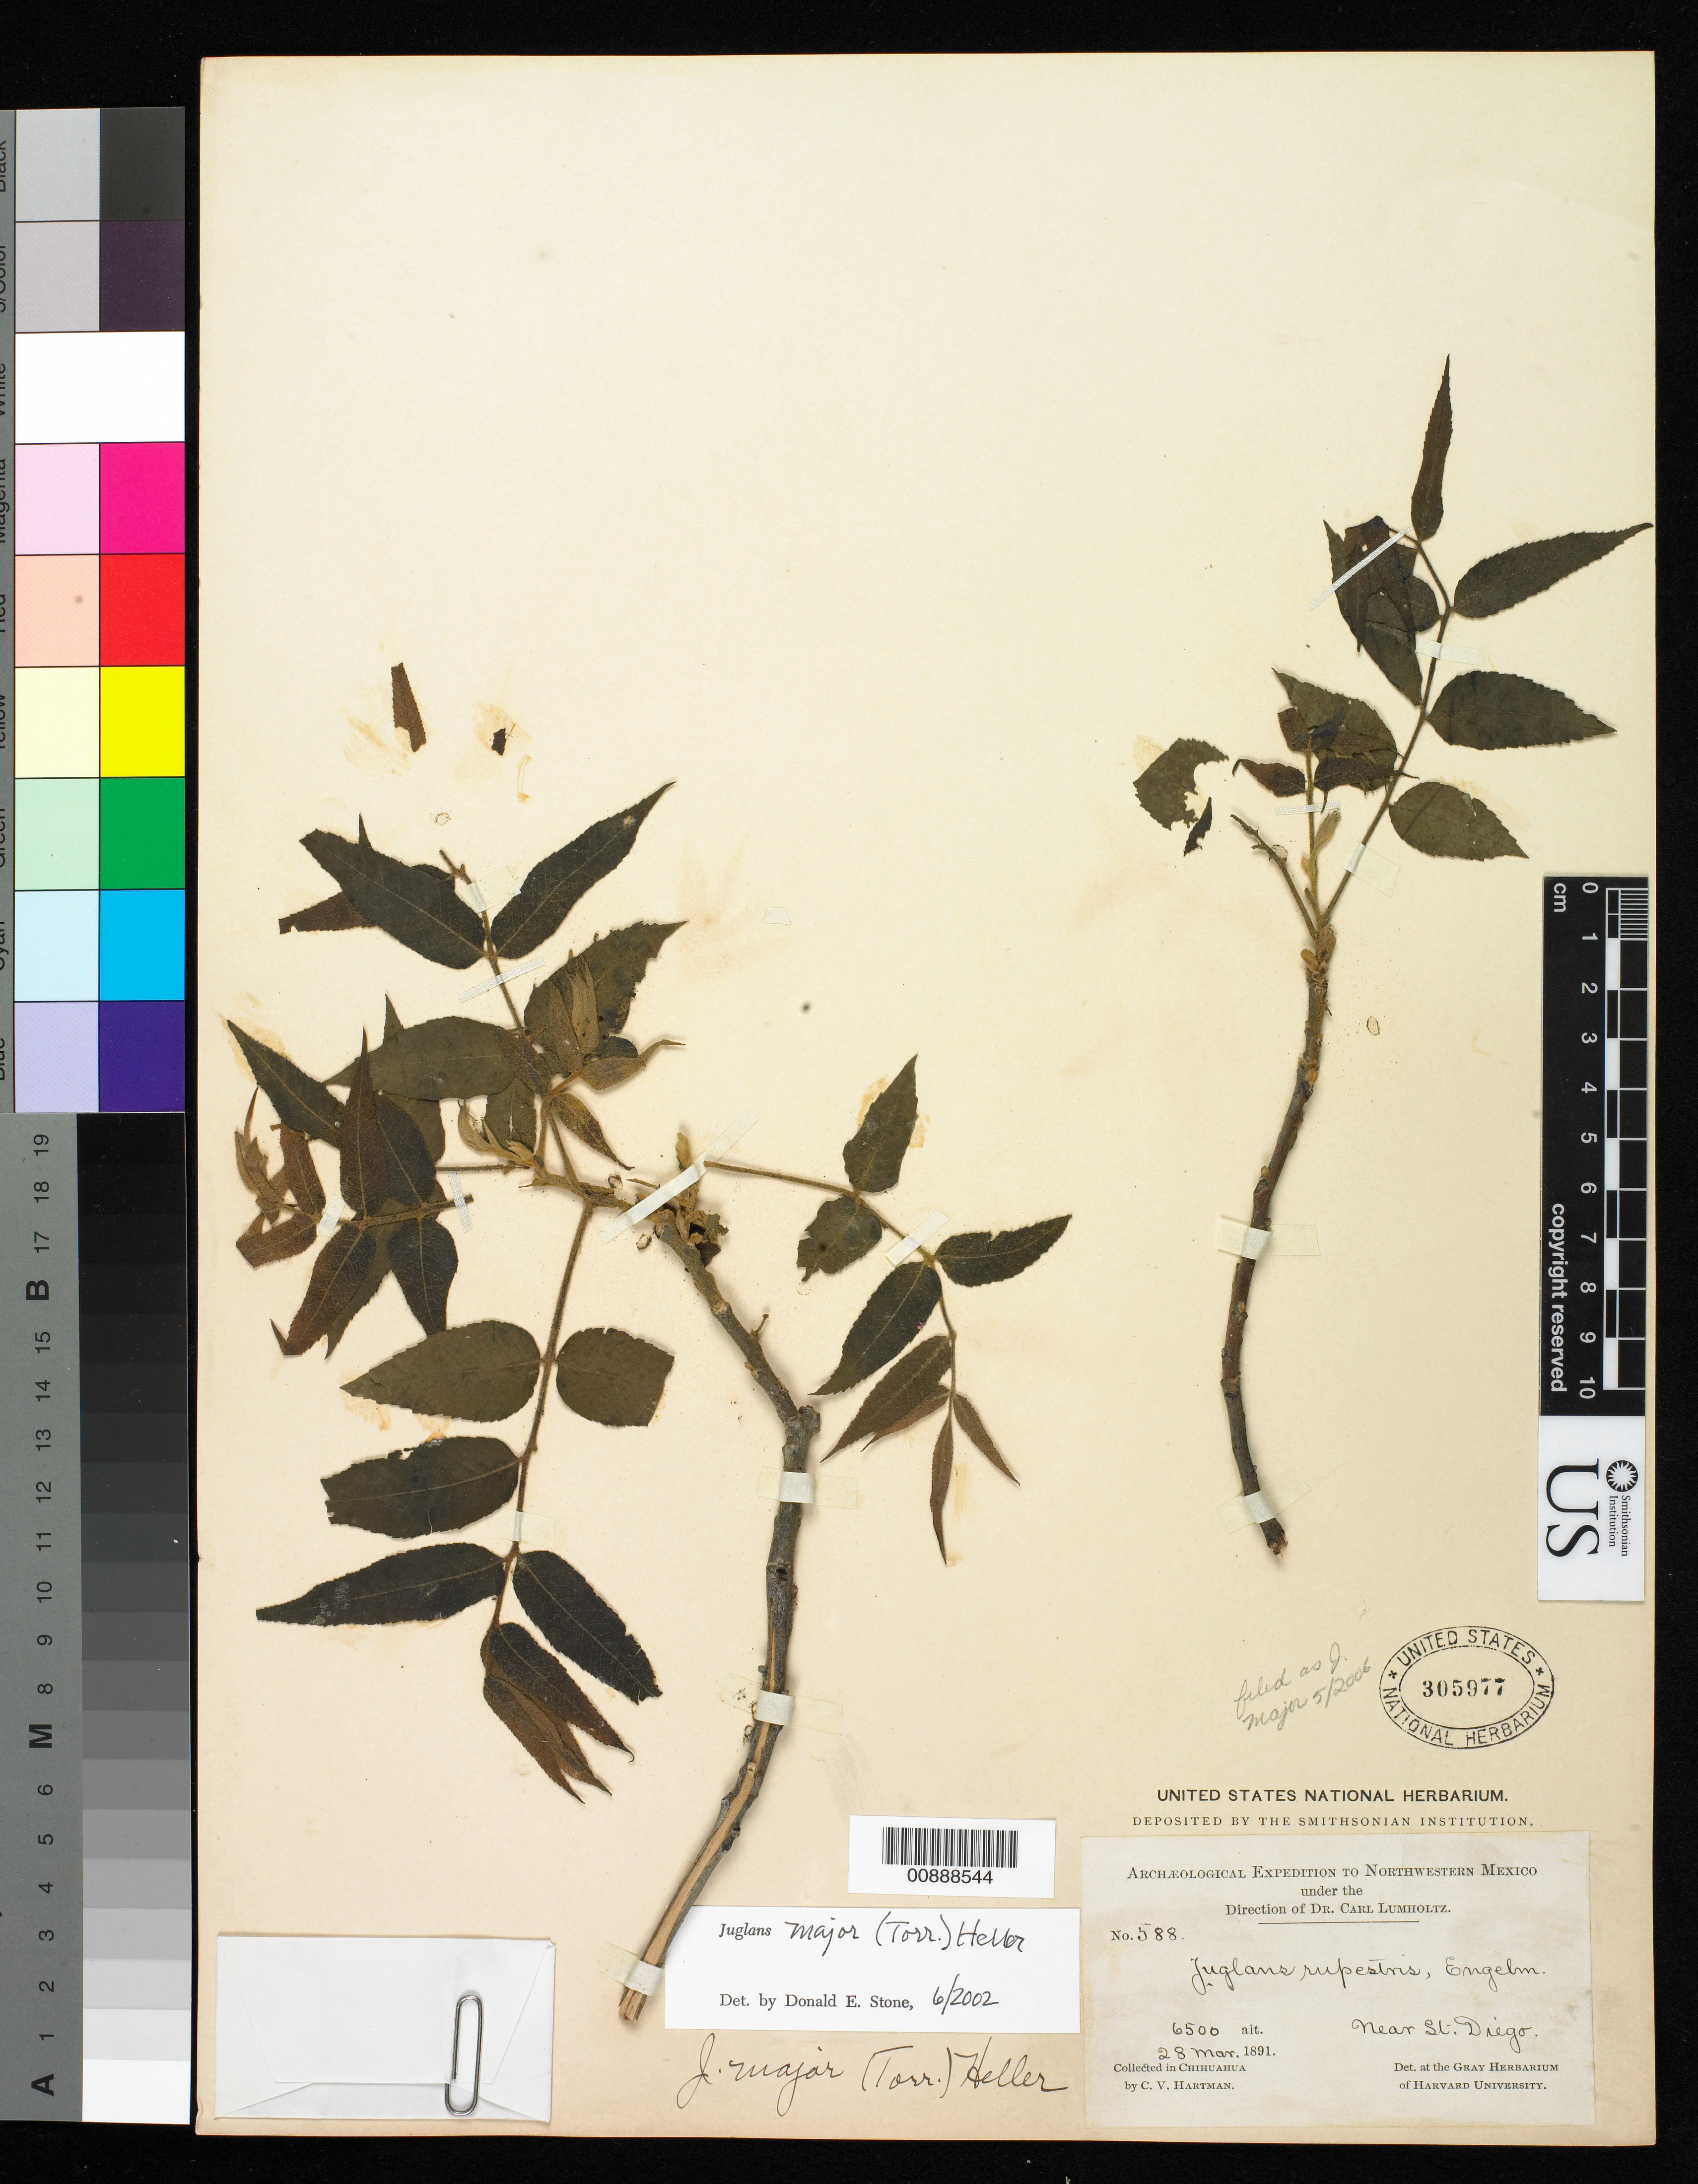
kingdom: Plantae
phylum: Tracheophyta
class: Magnoliopsida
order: Fagales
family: Juglandaceae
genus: Juglans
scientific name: Juglans major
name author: (Torr.) A. Heller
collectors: C. V. Hartman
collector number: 588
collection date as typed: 28 Mar 1891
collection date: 1891-03-28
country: Mexico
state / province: Chihuahua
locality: Near St. Diego, Chihuahua.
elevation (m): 1981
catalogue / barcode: US 305977